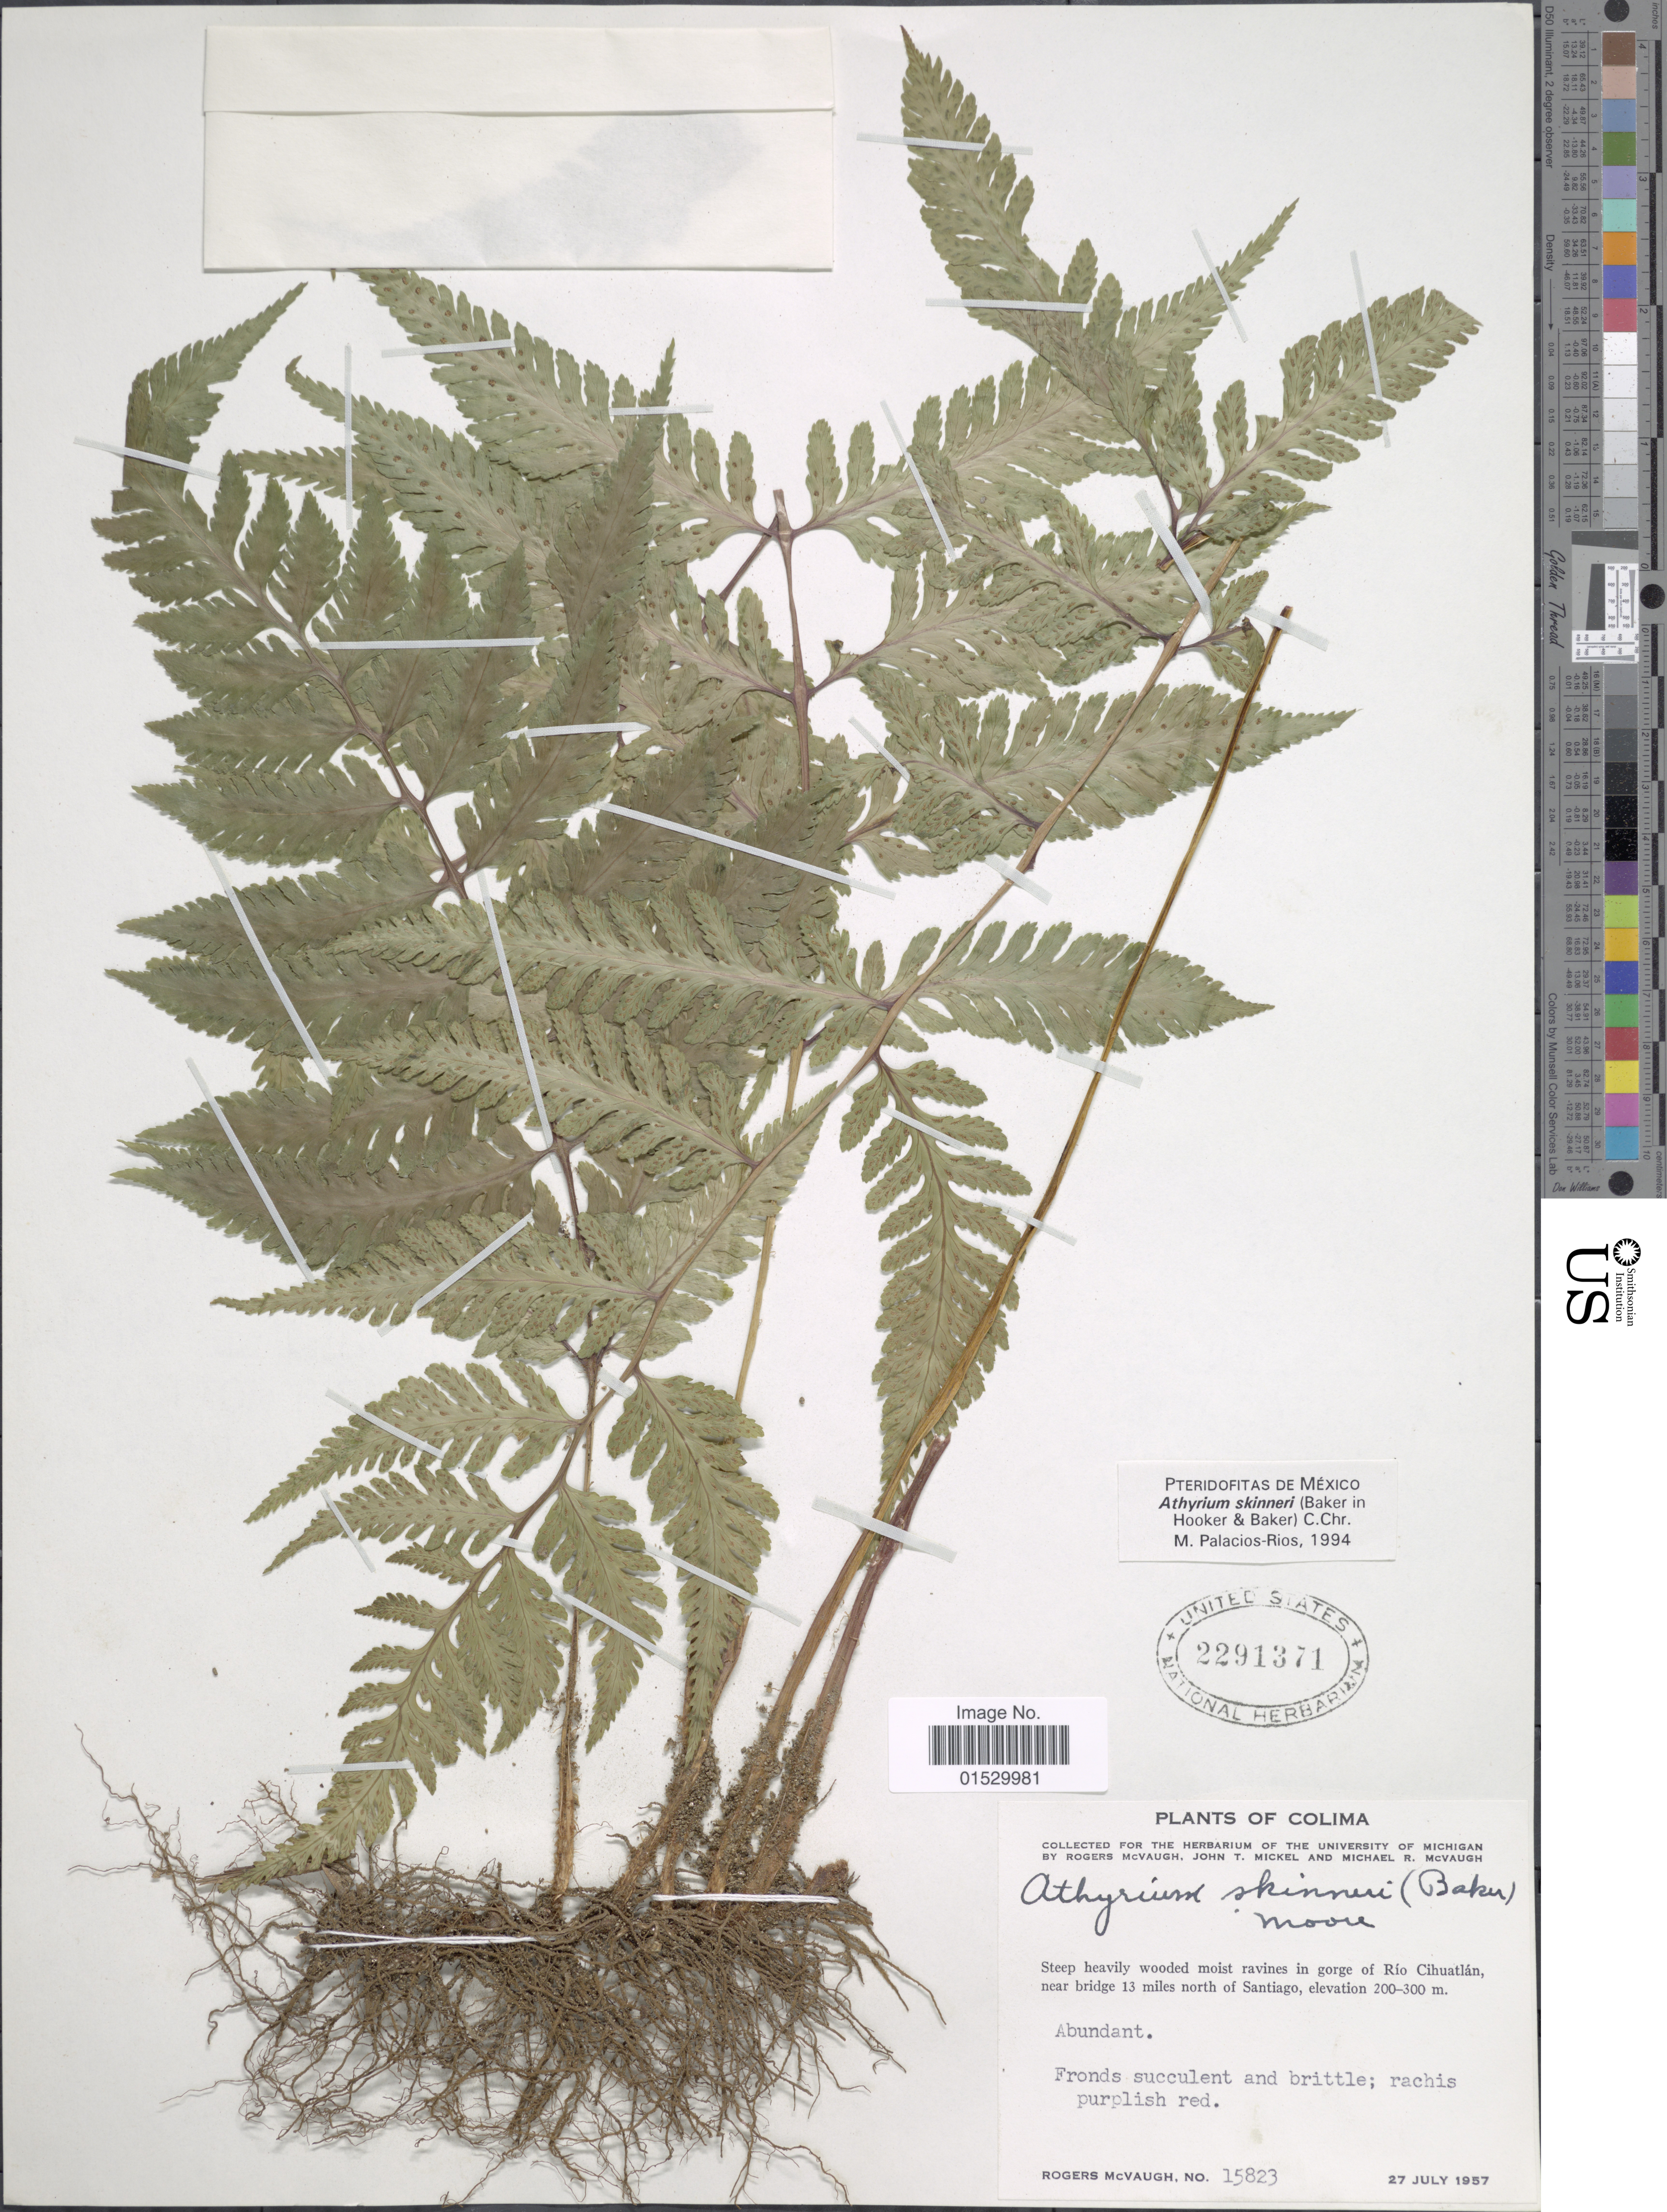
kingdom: Plantae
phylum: Tracheophyta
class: Polypodiopsida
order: Polypodiales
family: Athyriaceae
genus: Athyrium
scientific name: Athyrium skinneri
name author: (Baker) Diels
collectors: R. McVaugh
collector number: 15823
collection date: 1957-07-27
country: Mexico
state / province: Colima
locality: Steep hevaily wooded ravines in gorge of Rio Cihuatlan, near bridge 13 miles north of Santiago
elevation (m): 200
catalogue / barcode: US 2291371